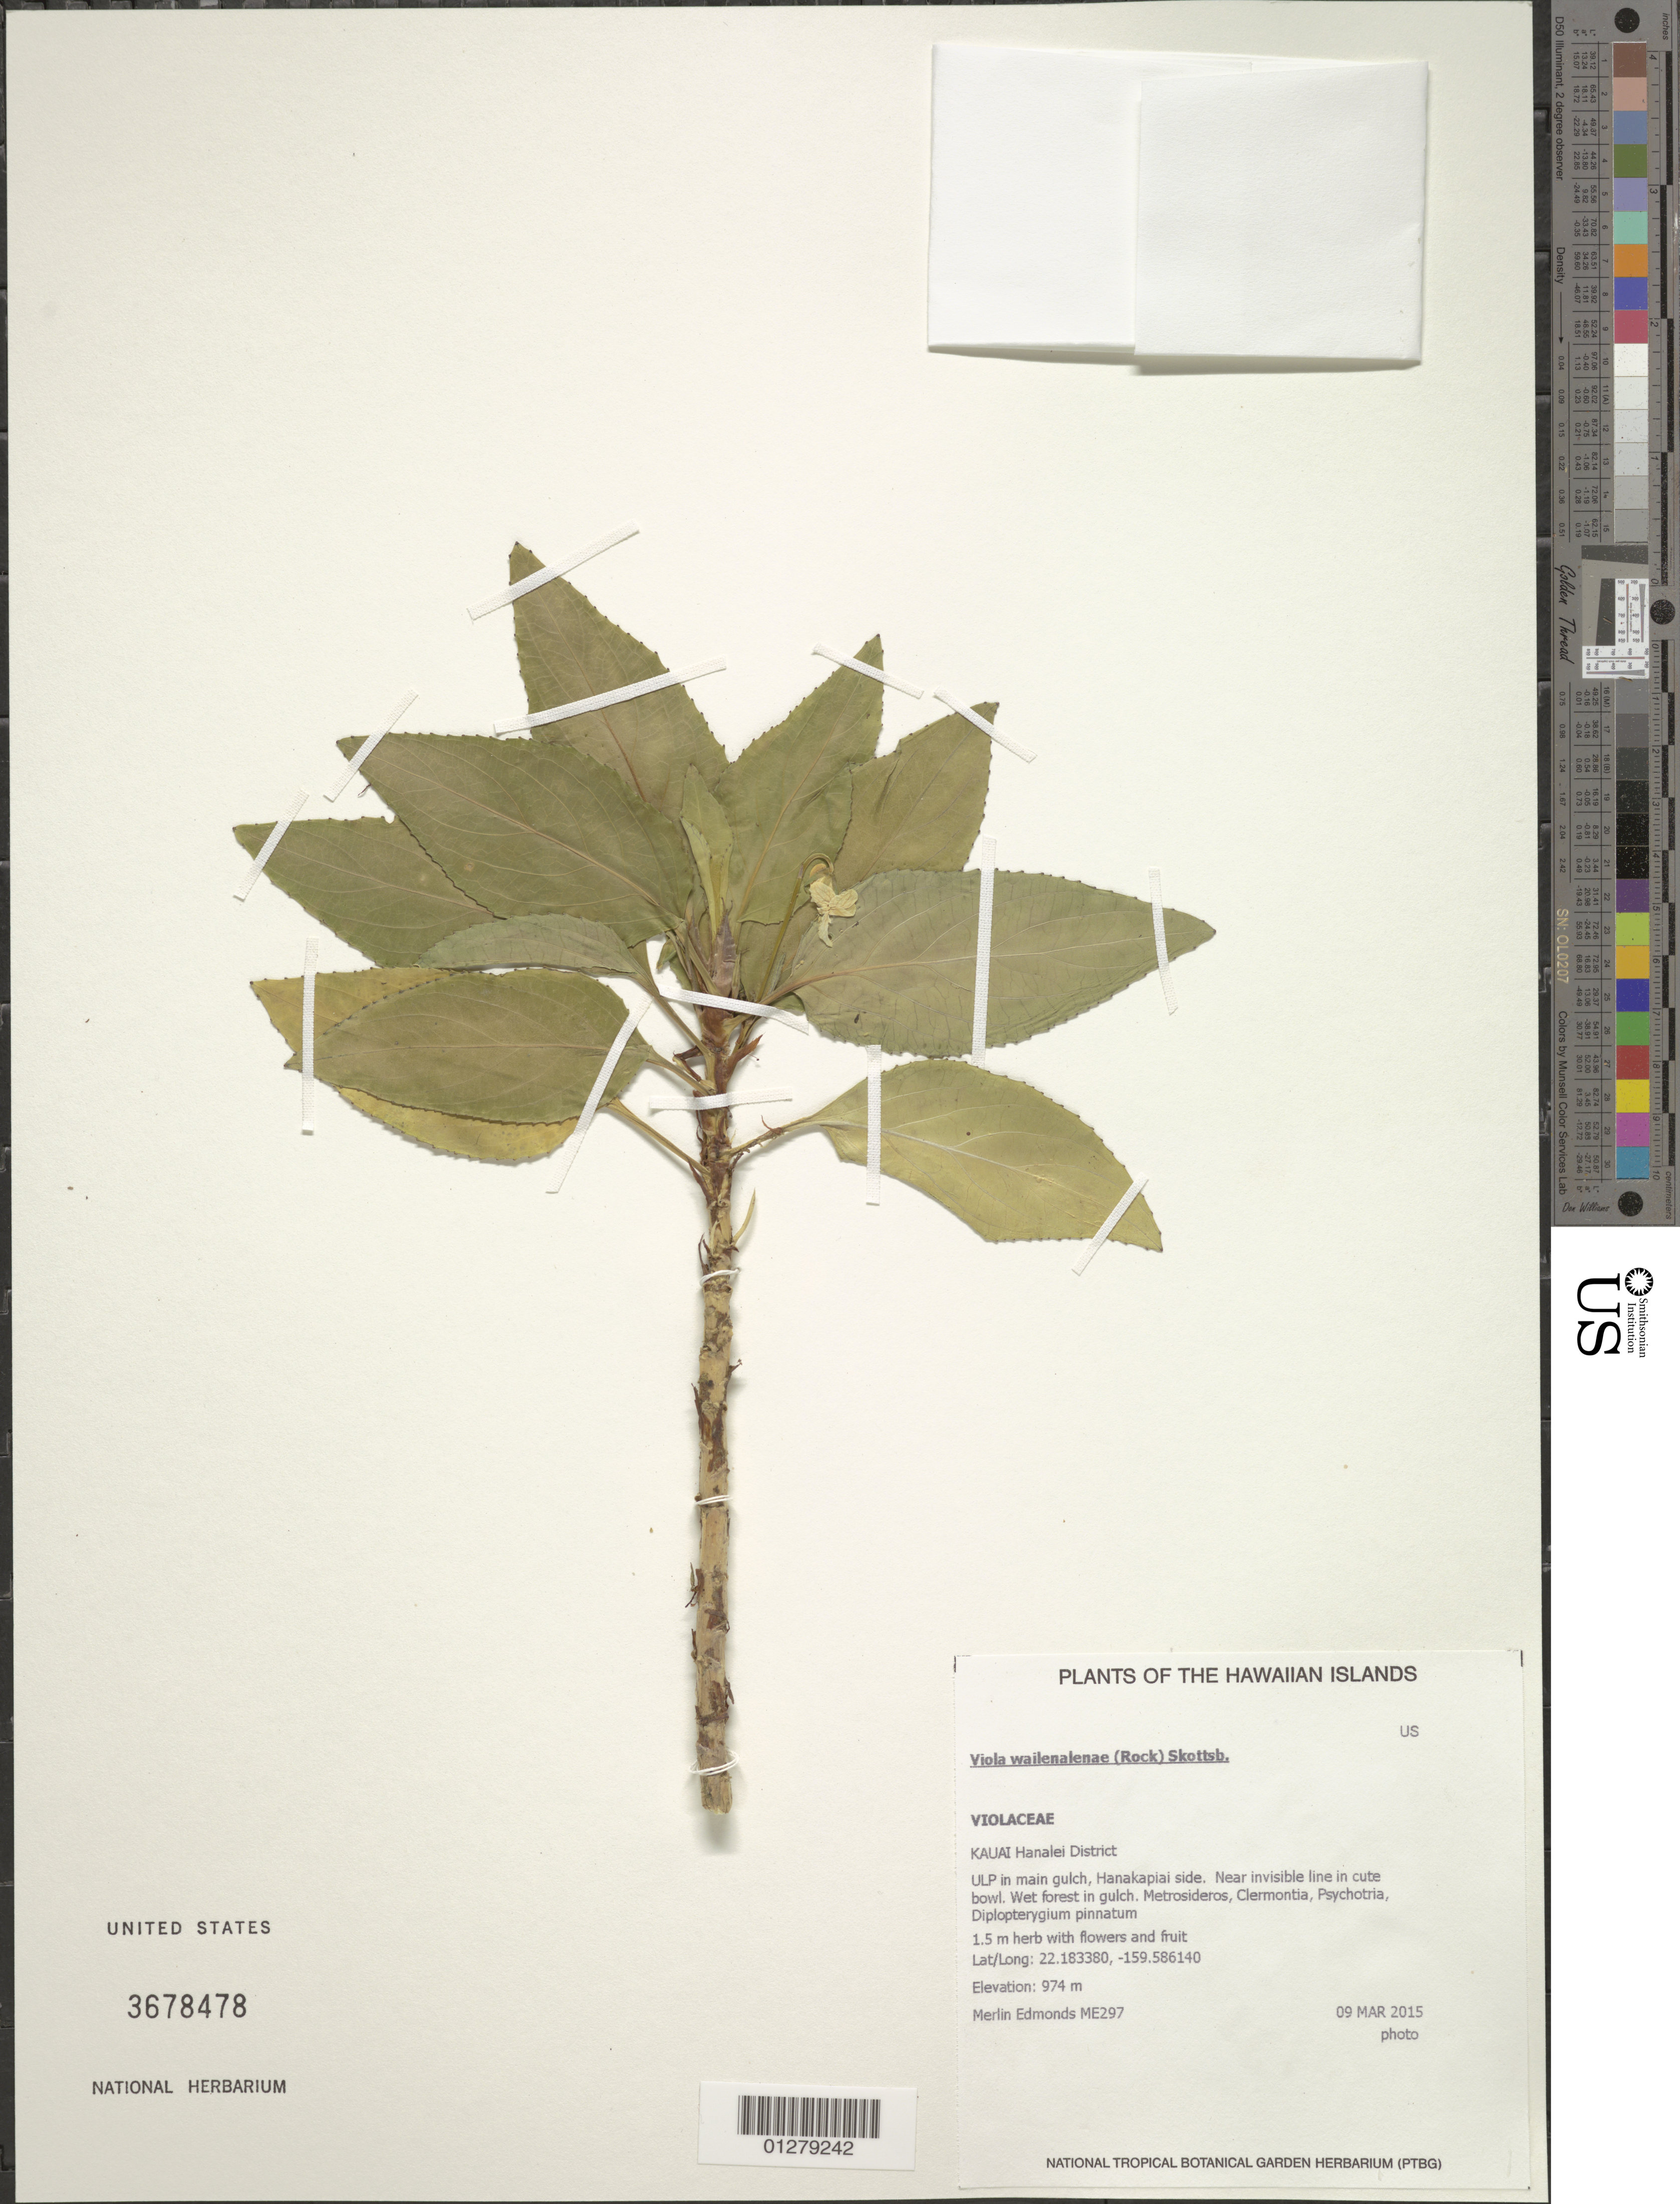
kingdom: Plantae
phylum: Tracheophyta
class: Magnoliopsida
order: Malpighiales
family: Violaceae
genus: Viola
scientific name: Viola wailenalenae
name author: (Rock) Skottsb.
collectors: M. Edmonds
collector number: ME297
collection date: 2015-03-09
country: United States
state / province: Hawaii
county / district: Kauai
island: Kaua'i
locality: Hanalei District, ULP in main gulch, Hanakapiai side, near invisible line in cute bowl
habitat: Wet forest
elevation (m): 974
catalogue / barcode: US 3678478